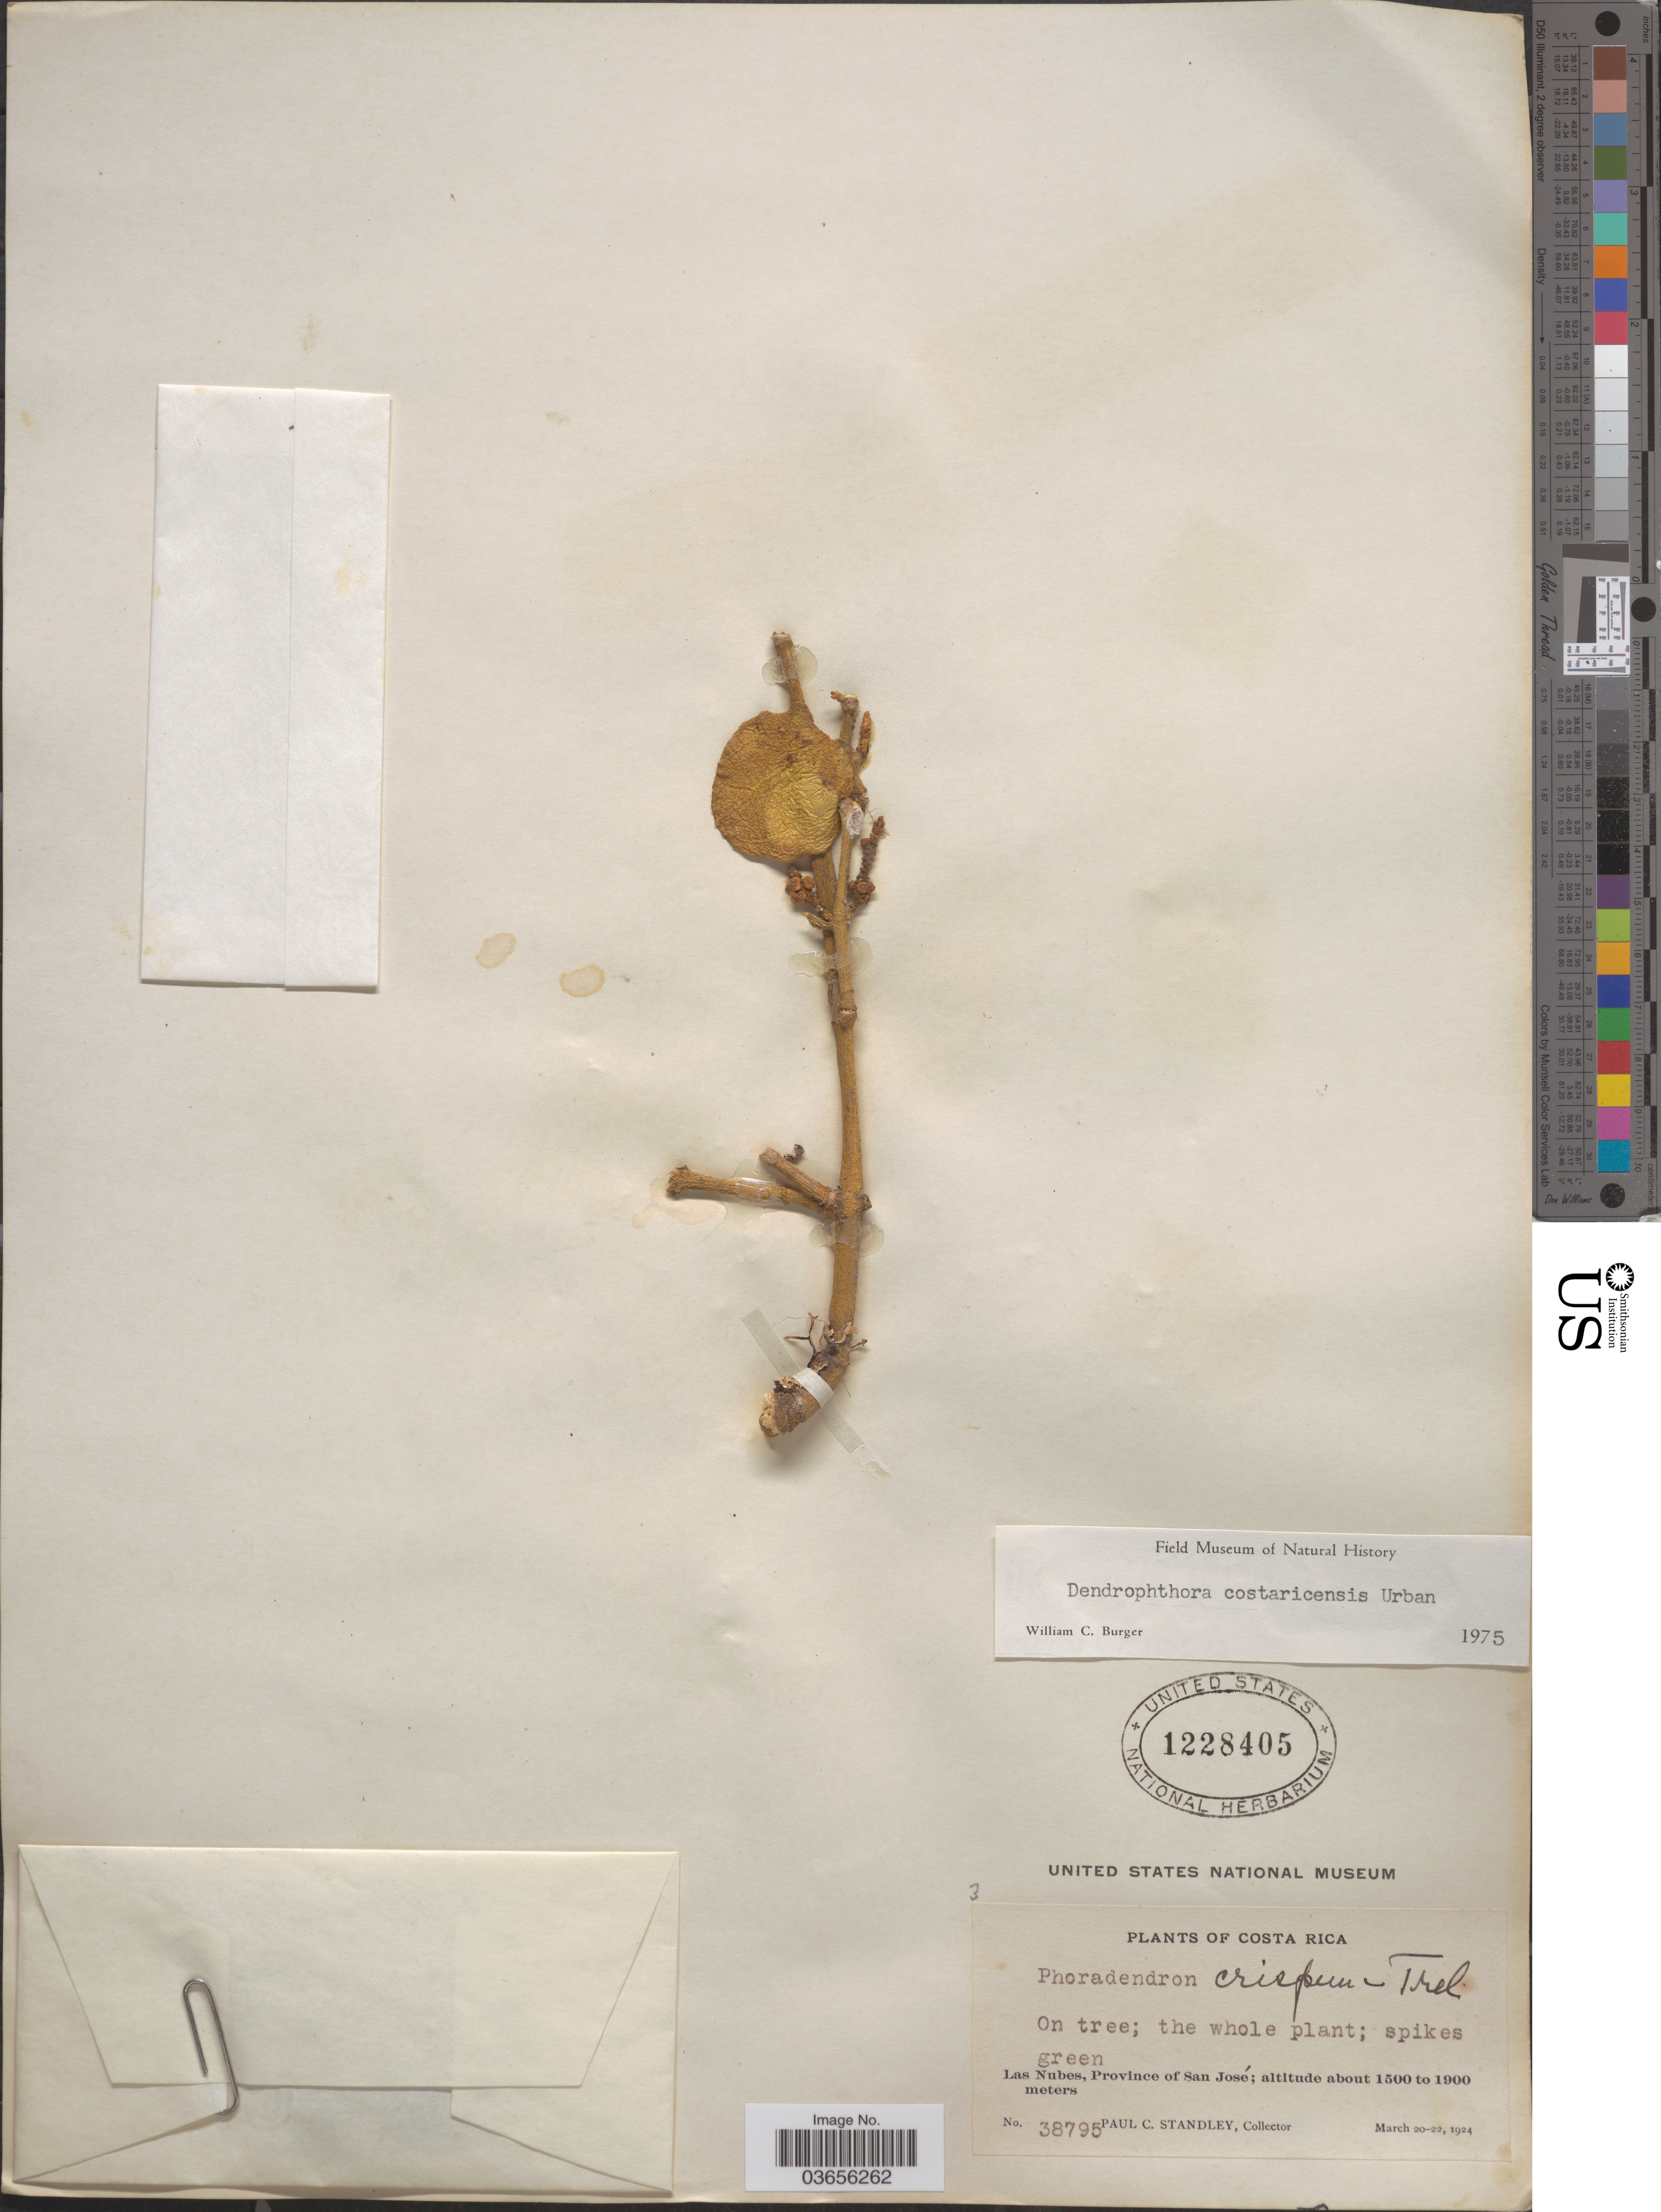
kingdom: Plantae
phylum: Tracheophyta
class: Magnoliopsida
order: Santalales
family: Viscaceae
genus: Dendrophthora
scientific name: Dendrophthora costaricensis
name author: Urb.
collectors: P. C. Standley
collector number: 38795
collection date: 1924-03-20/1924-03-22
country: Costa Rica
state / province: San José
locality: Las Nubes.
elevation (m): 1500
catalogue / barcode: US 1228405